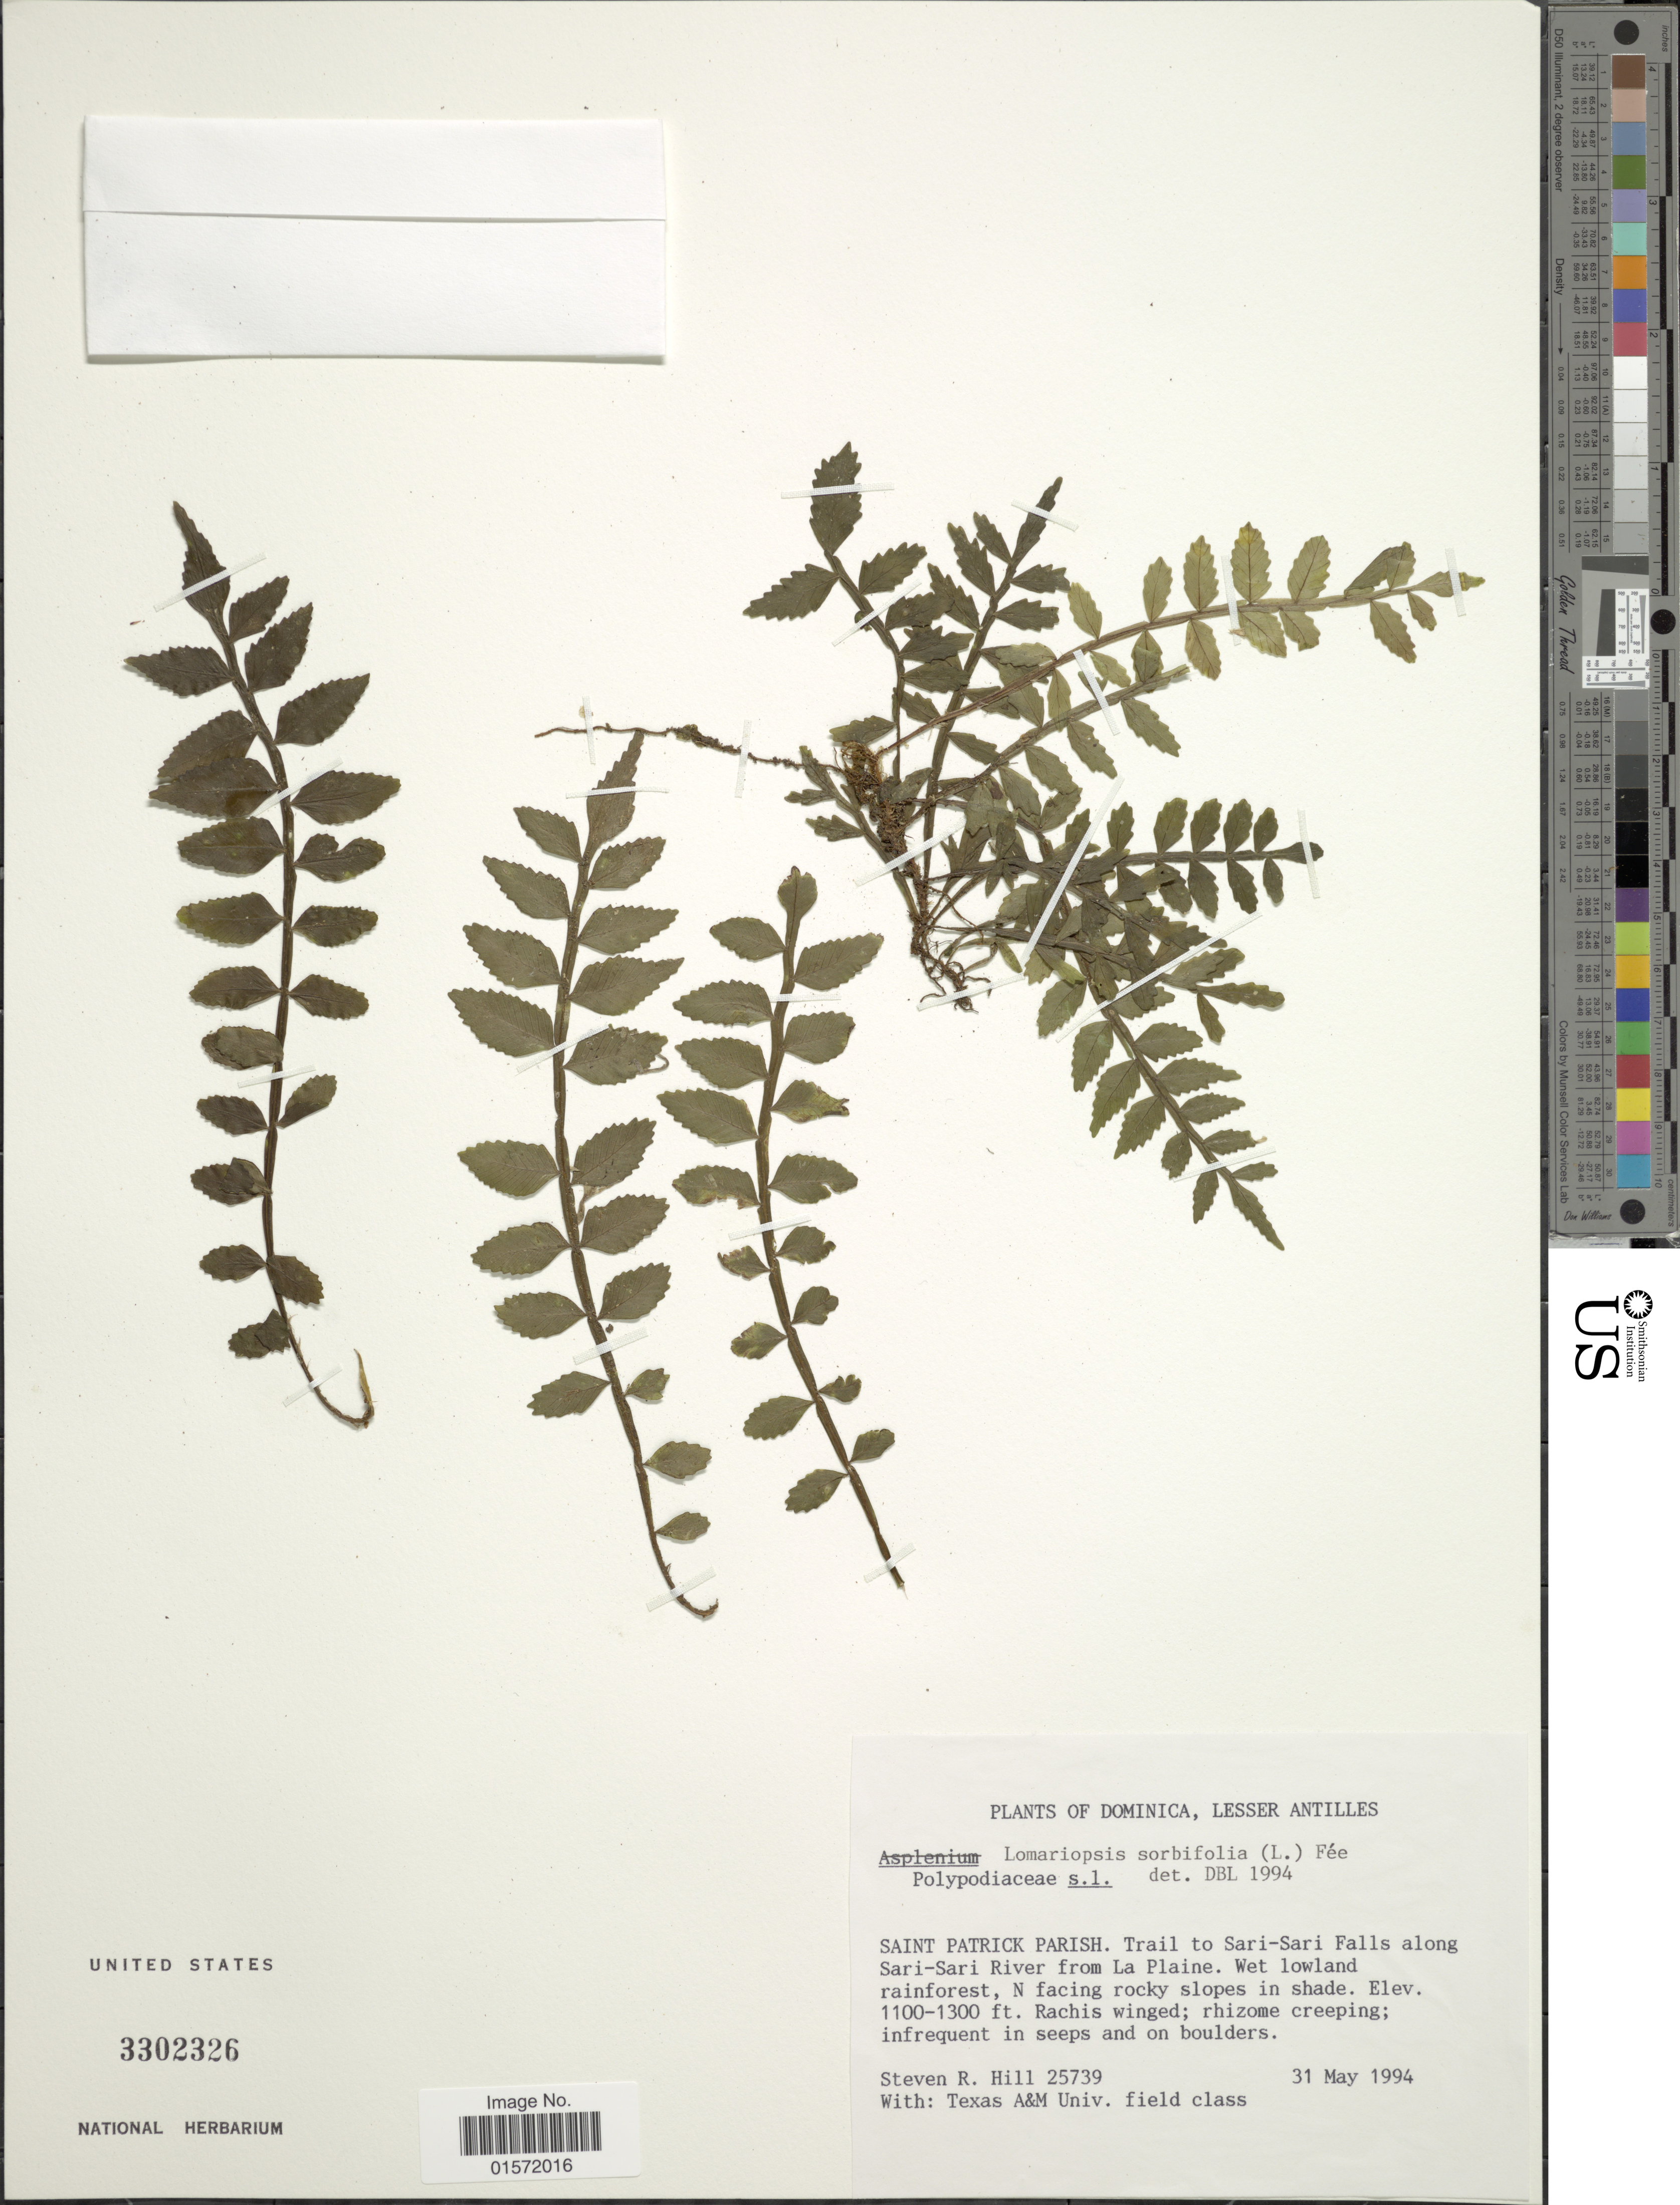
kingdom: Plantae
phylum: Tracheophyta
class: Polypodiopsida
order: Polypodiales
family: Lomariopsidaceae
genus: Lomariopsis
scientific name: Lomariopsis sorbifolia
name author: (L.) Fée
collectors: S. R. Hill & Texas A&M University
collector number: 25739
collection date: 1994-05-31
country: Dominica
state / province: St. Patrick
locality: Lesser Antilles, Trail to Sari-Sari Falls along Sari-Sari River from La Plaine. Wet lowland rainforest, N facing rocky slopes in shade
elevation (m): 335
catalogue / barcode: US 3302326